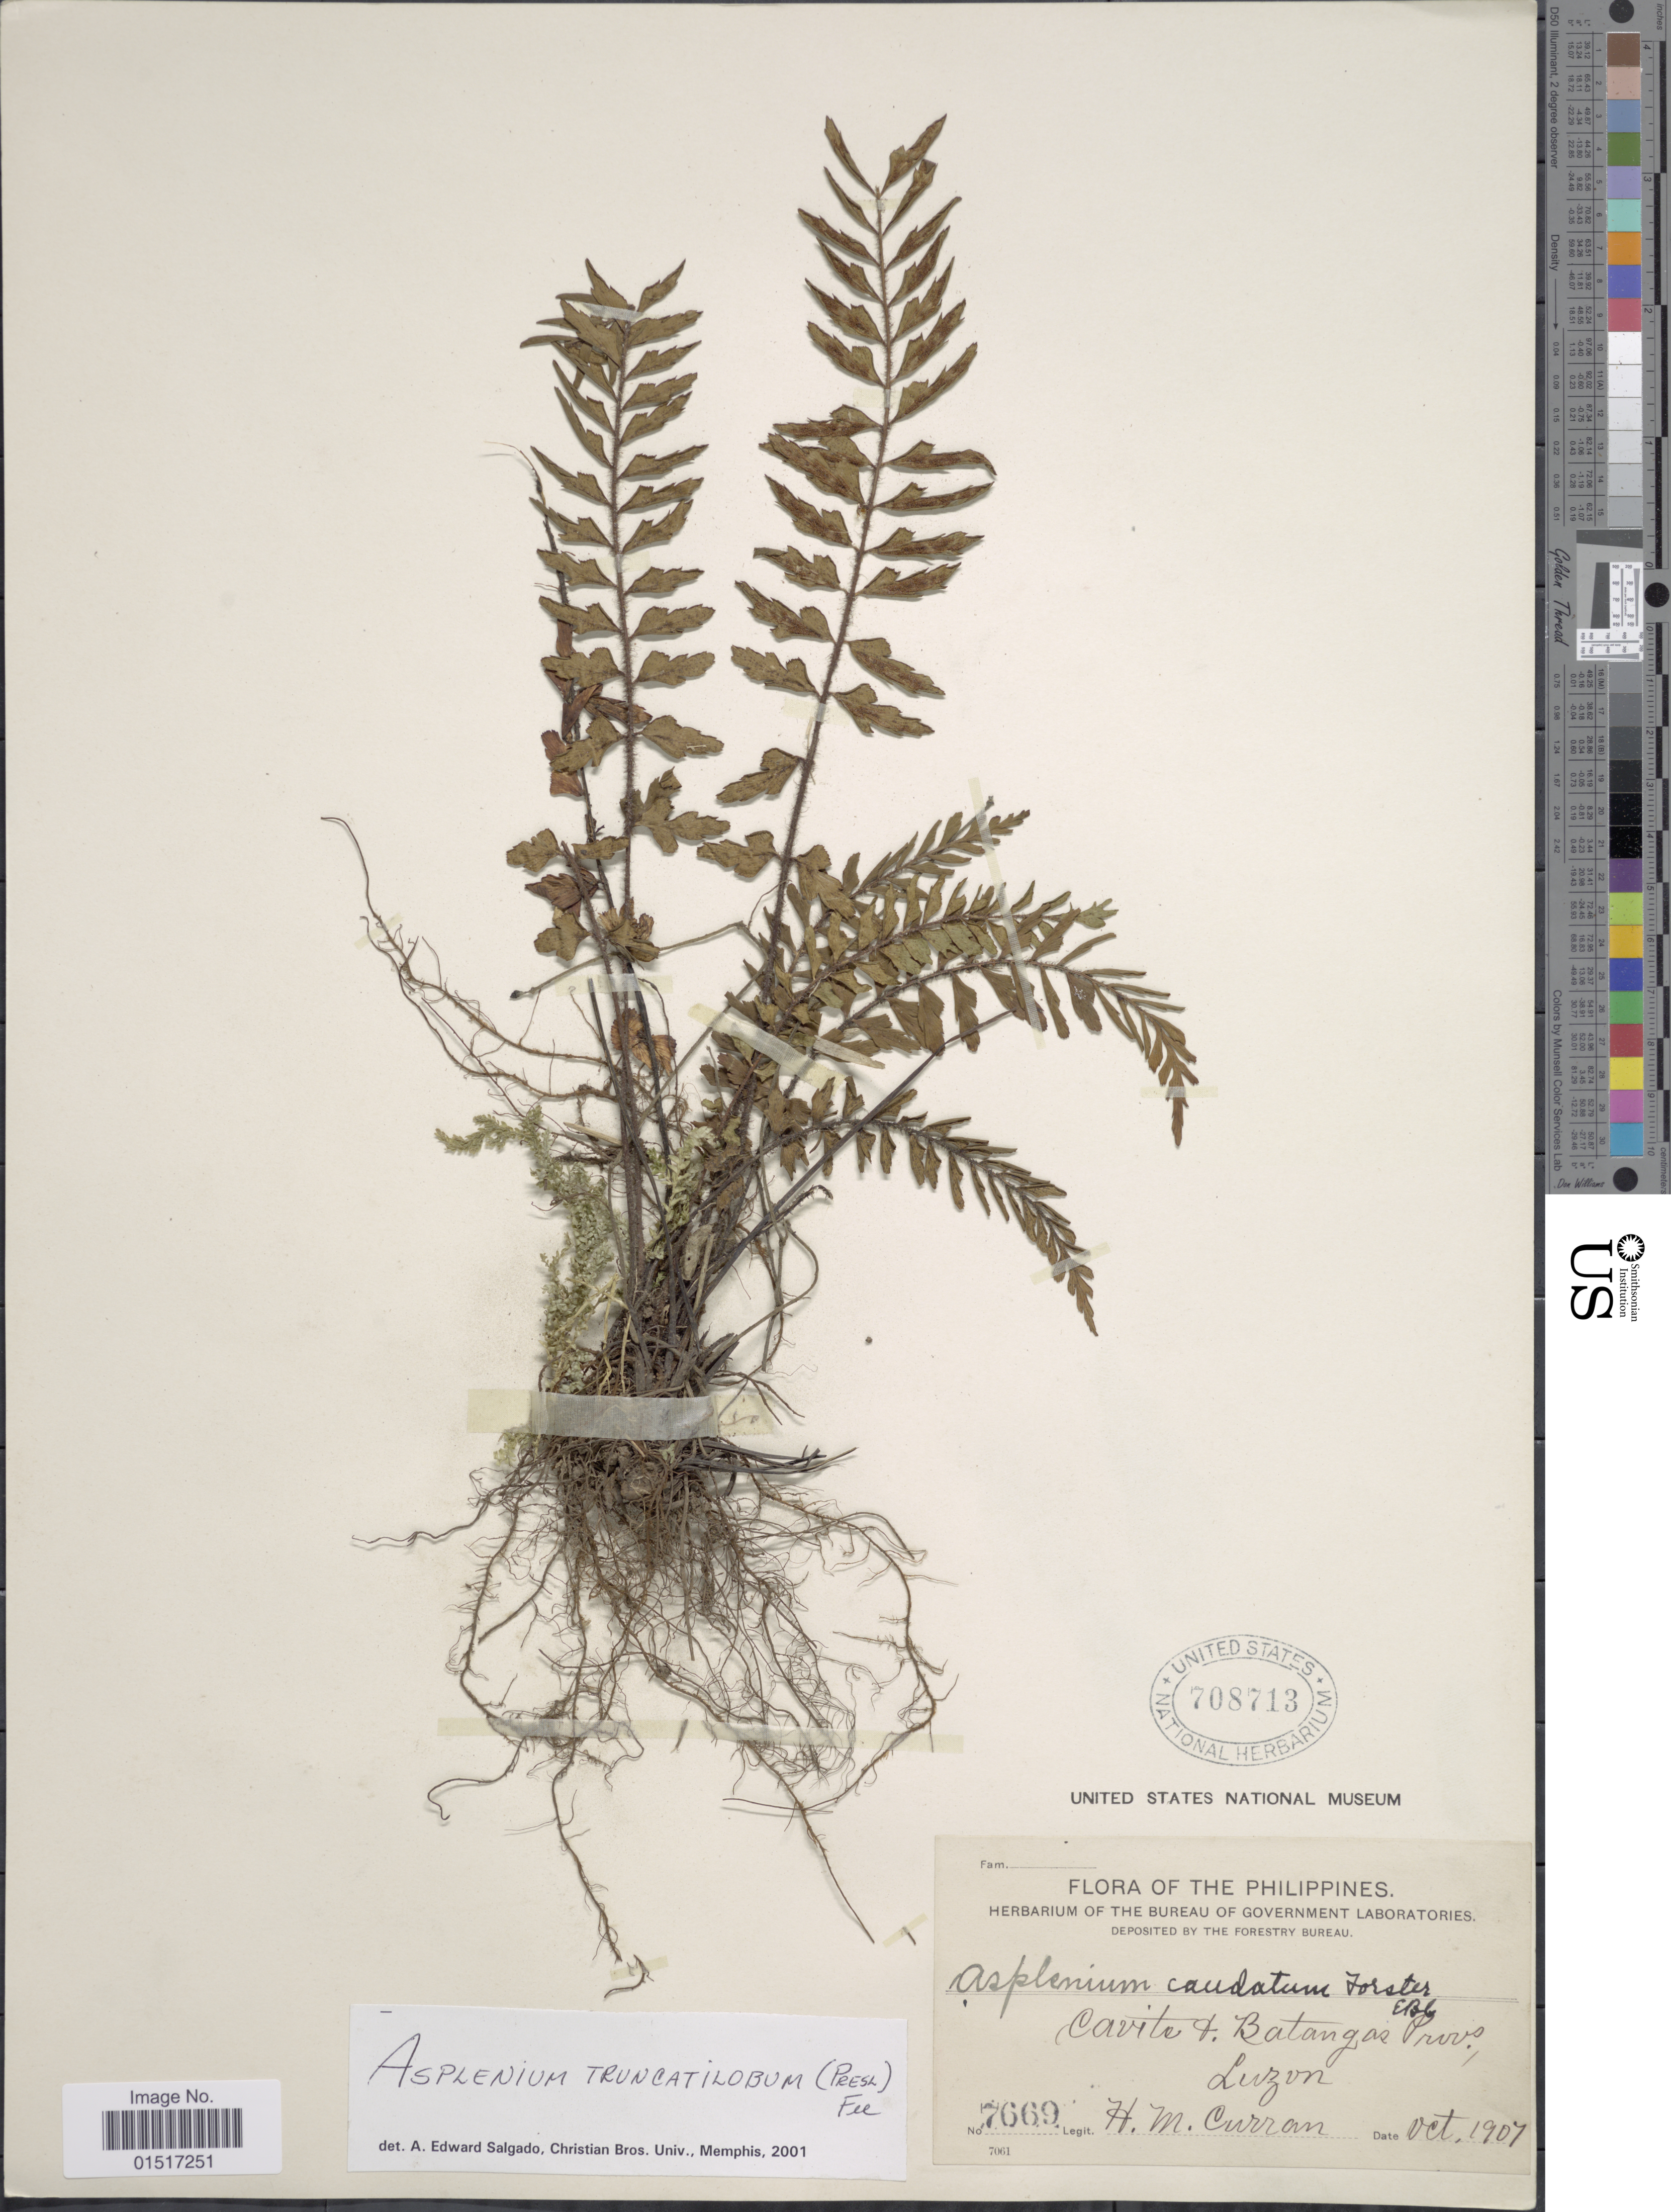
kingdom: Plantae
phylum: Tracheophyta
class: Polypodiopsida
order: Polypodiales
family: Aspleniaceae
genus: Asplenium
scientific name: Asplenium truncatilobum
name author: (C. Presl) Fée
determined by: Salgado, A. E.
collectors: H. M. Curran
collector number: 7669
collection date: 1907-10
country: Philippines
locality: Cavite F. batangas Prov., Luzon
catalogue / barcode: US 708713